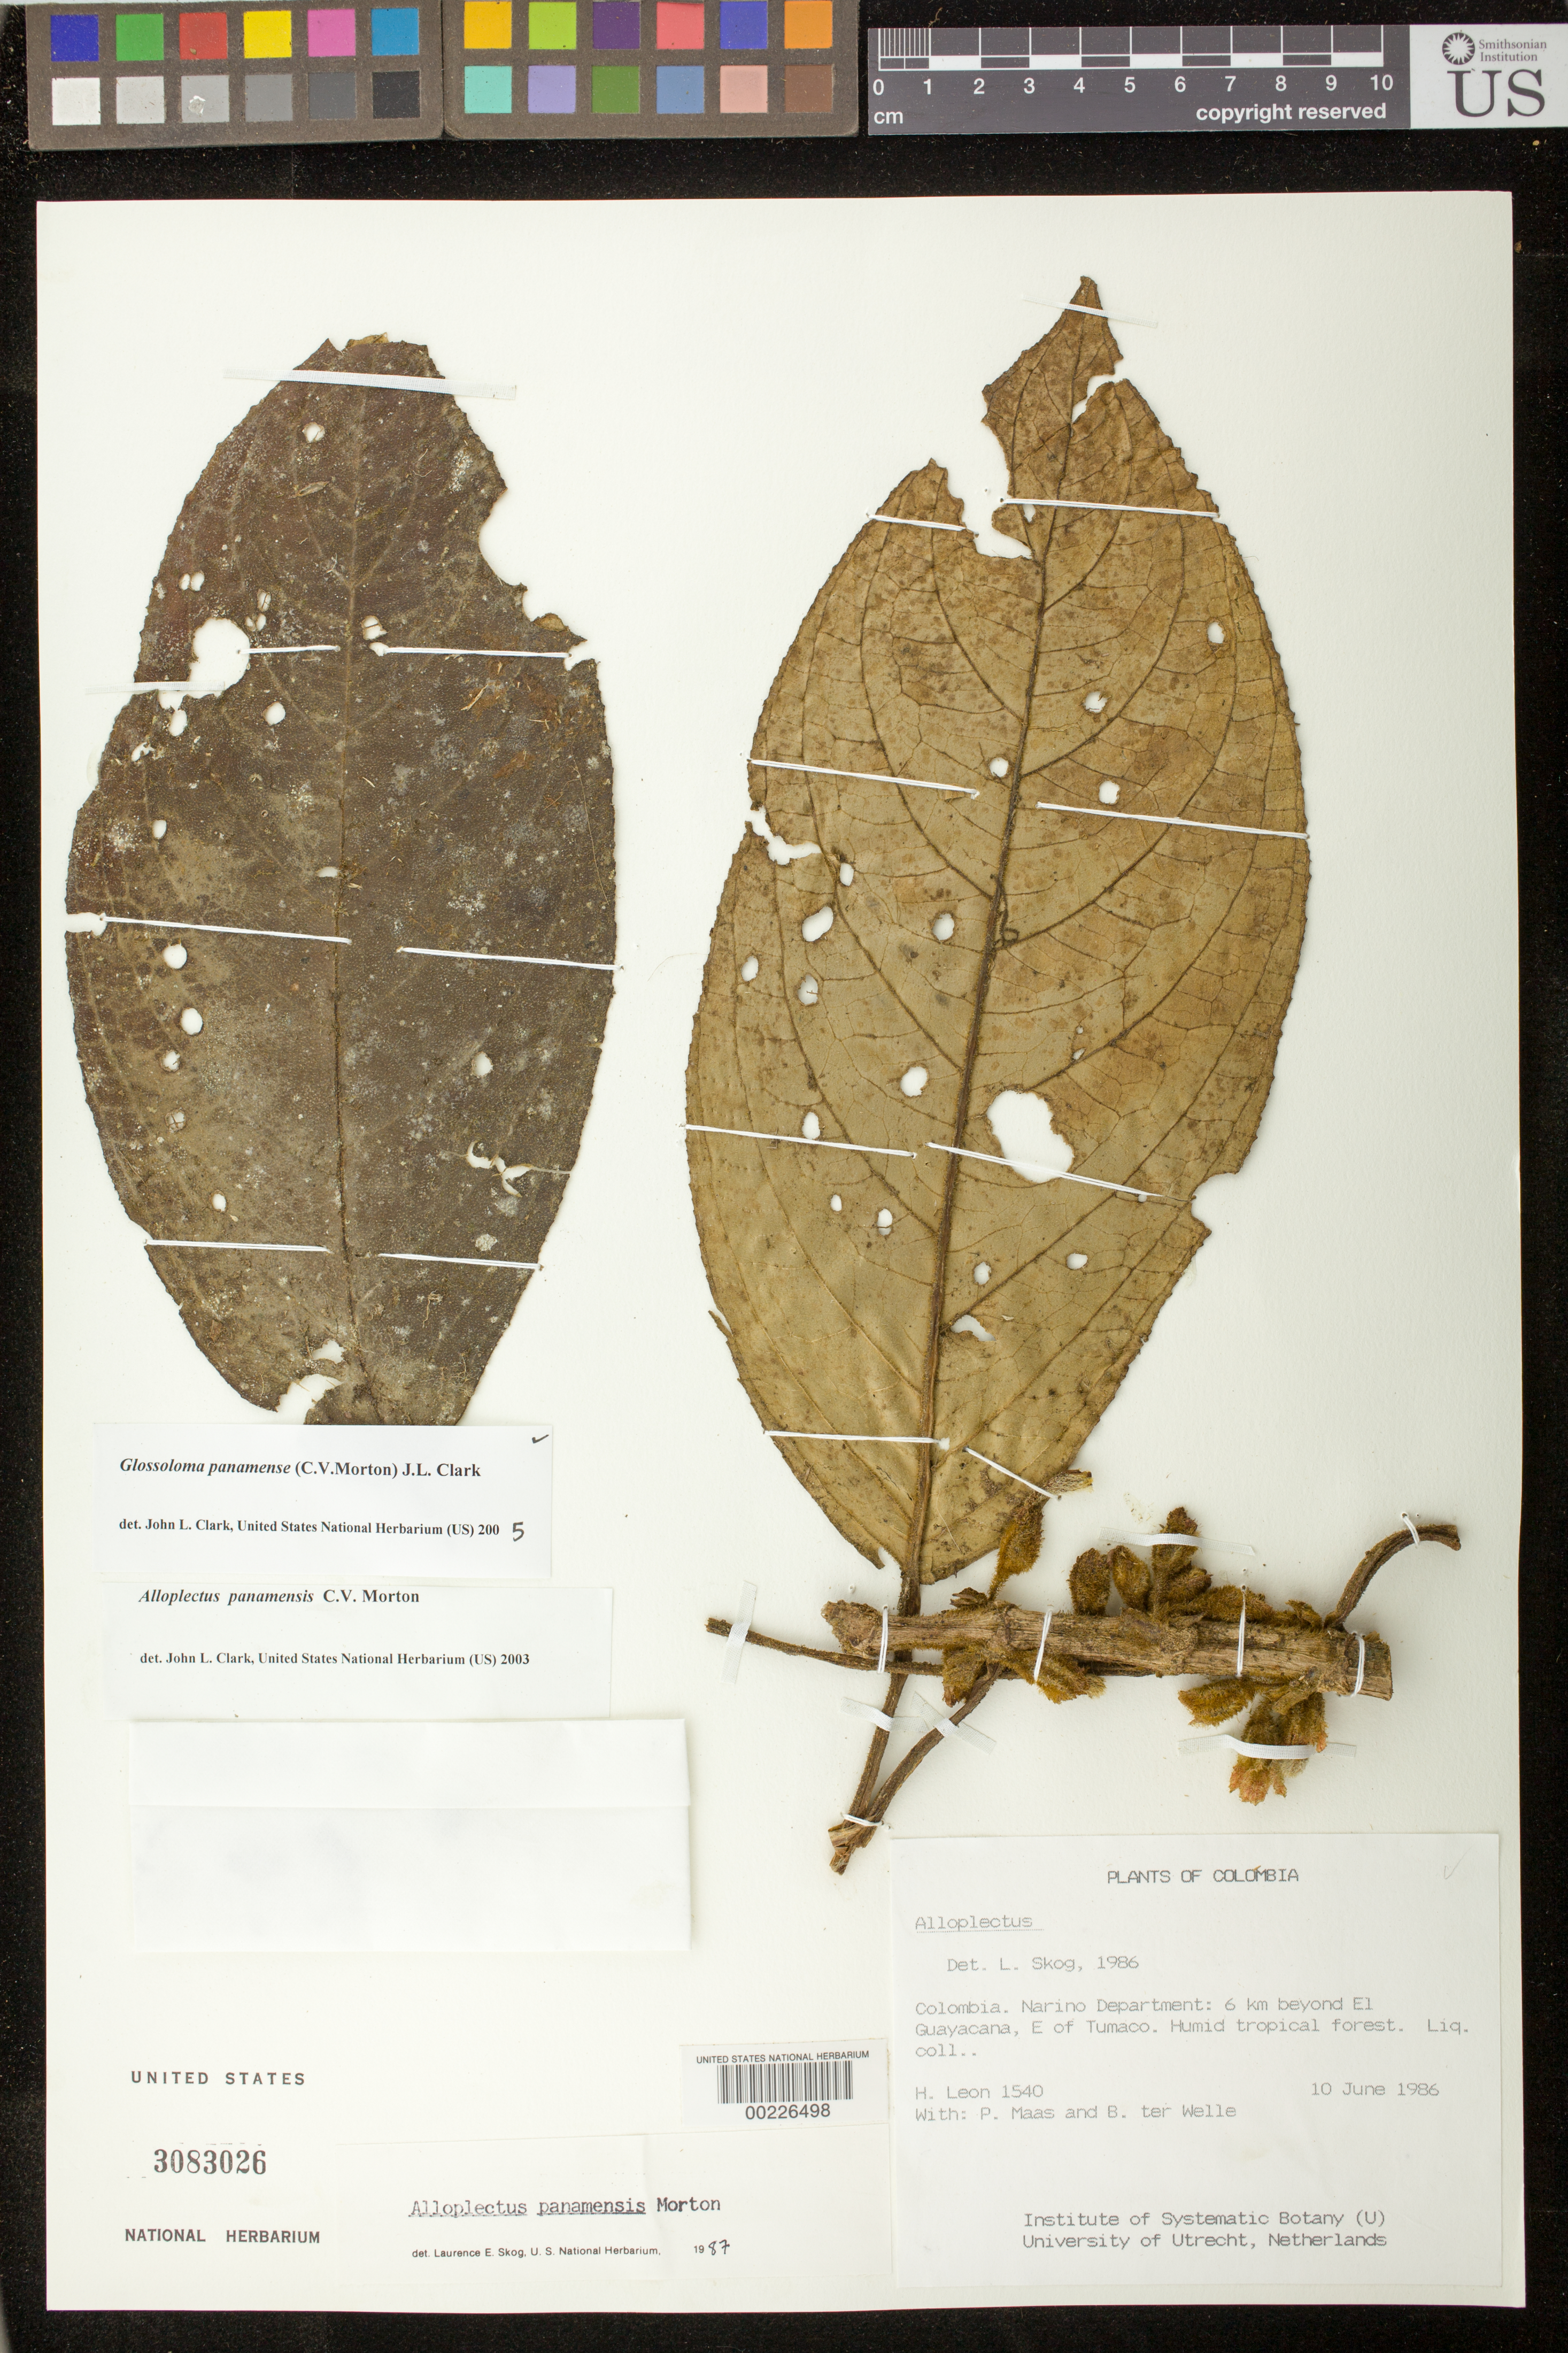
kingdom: Plantae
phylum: Tracheophyta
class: Magnoliopsida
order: Lamiales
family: Gesneriaceae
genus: Glossoloma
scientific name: Glossoloma panamense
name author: (C.V. Morton) J.L. Clark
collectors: H. León, P. Maas & B. Welle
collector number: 1540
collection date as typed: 10 Jun 1986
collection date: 1986-06-10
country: Colombia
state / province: Nariño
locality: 6 km beyond El Guayacana, E of Tumaco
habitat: Humid tropical forest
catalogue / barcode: US 3083026